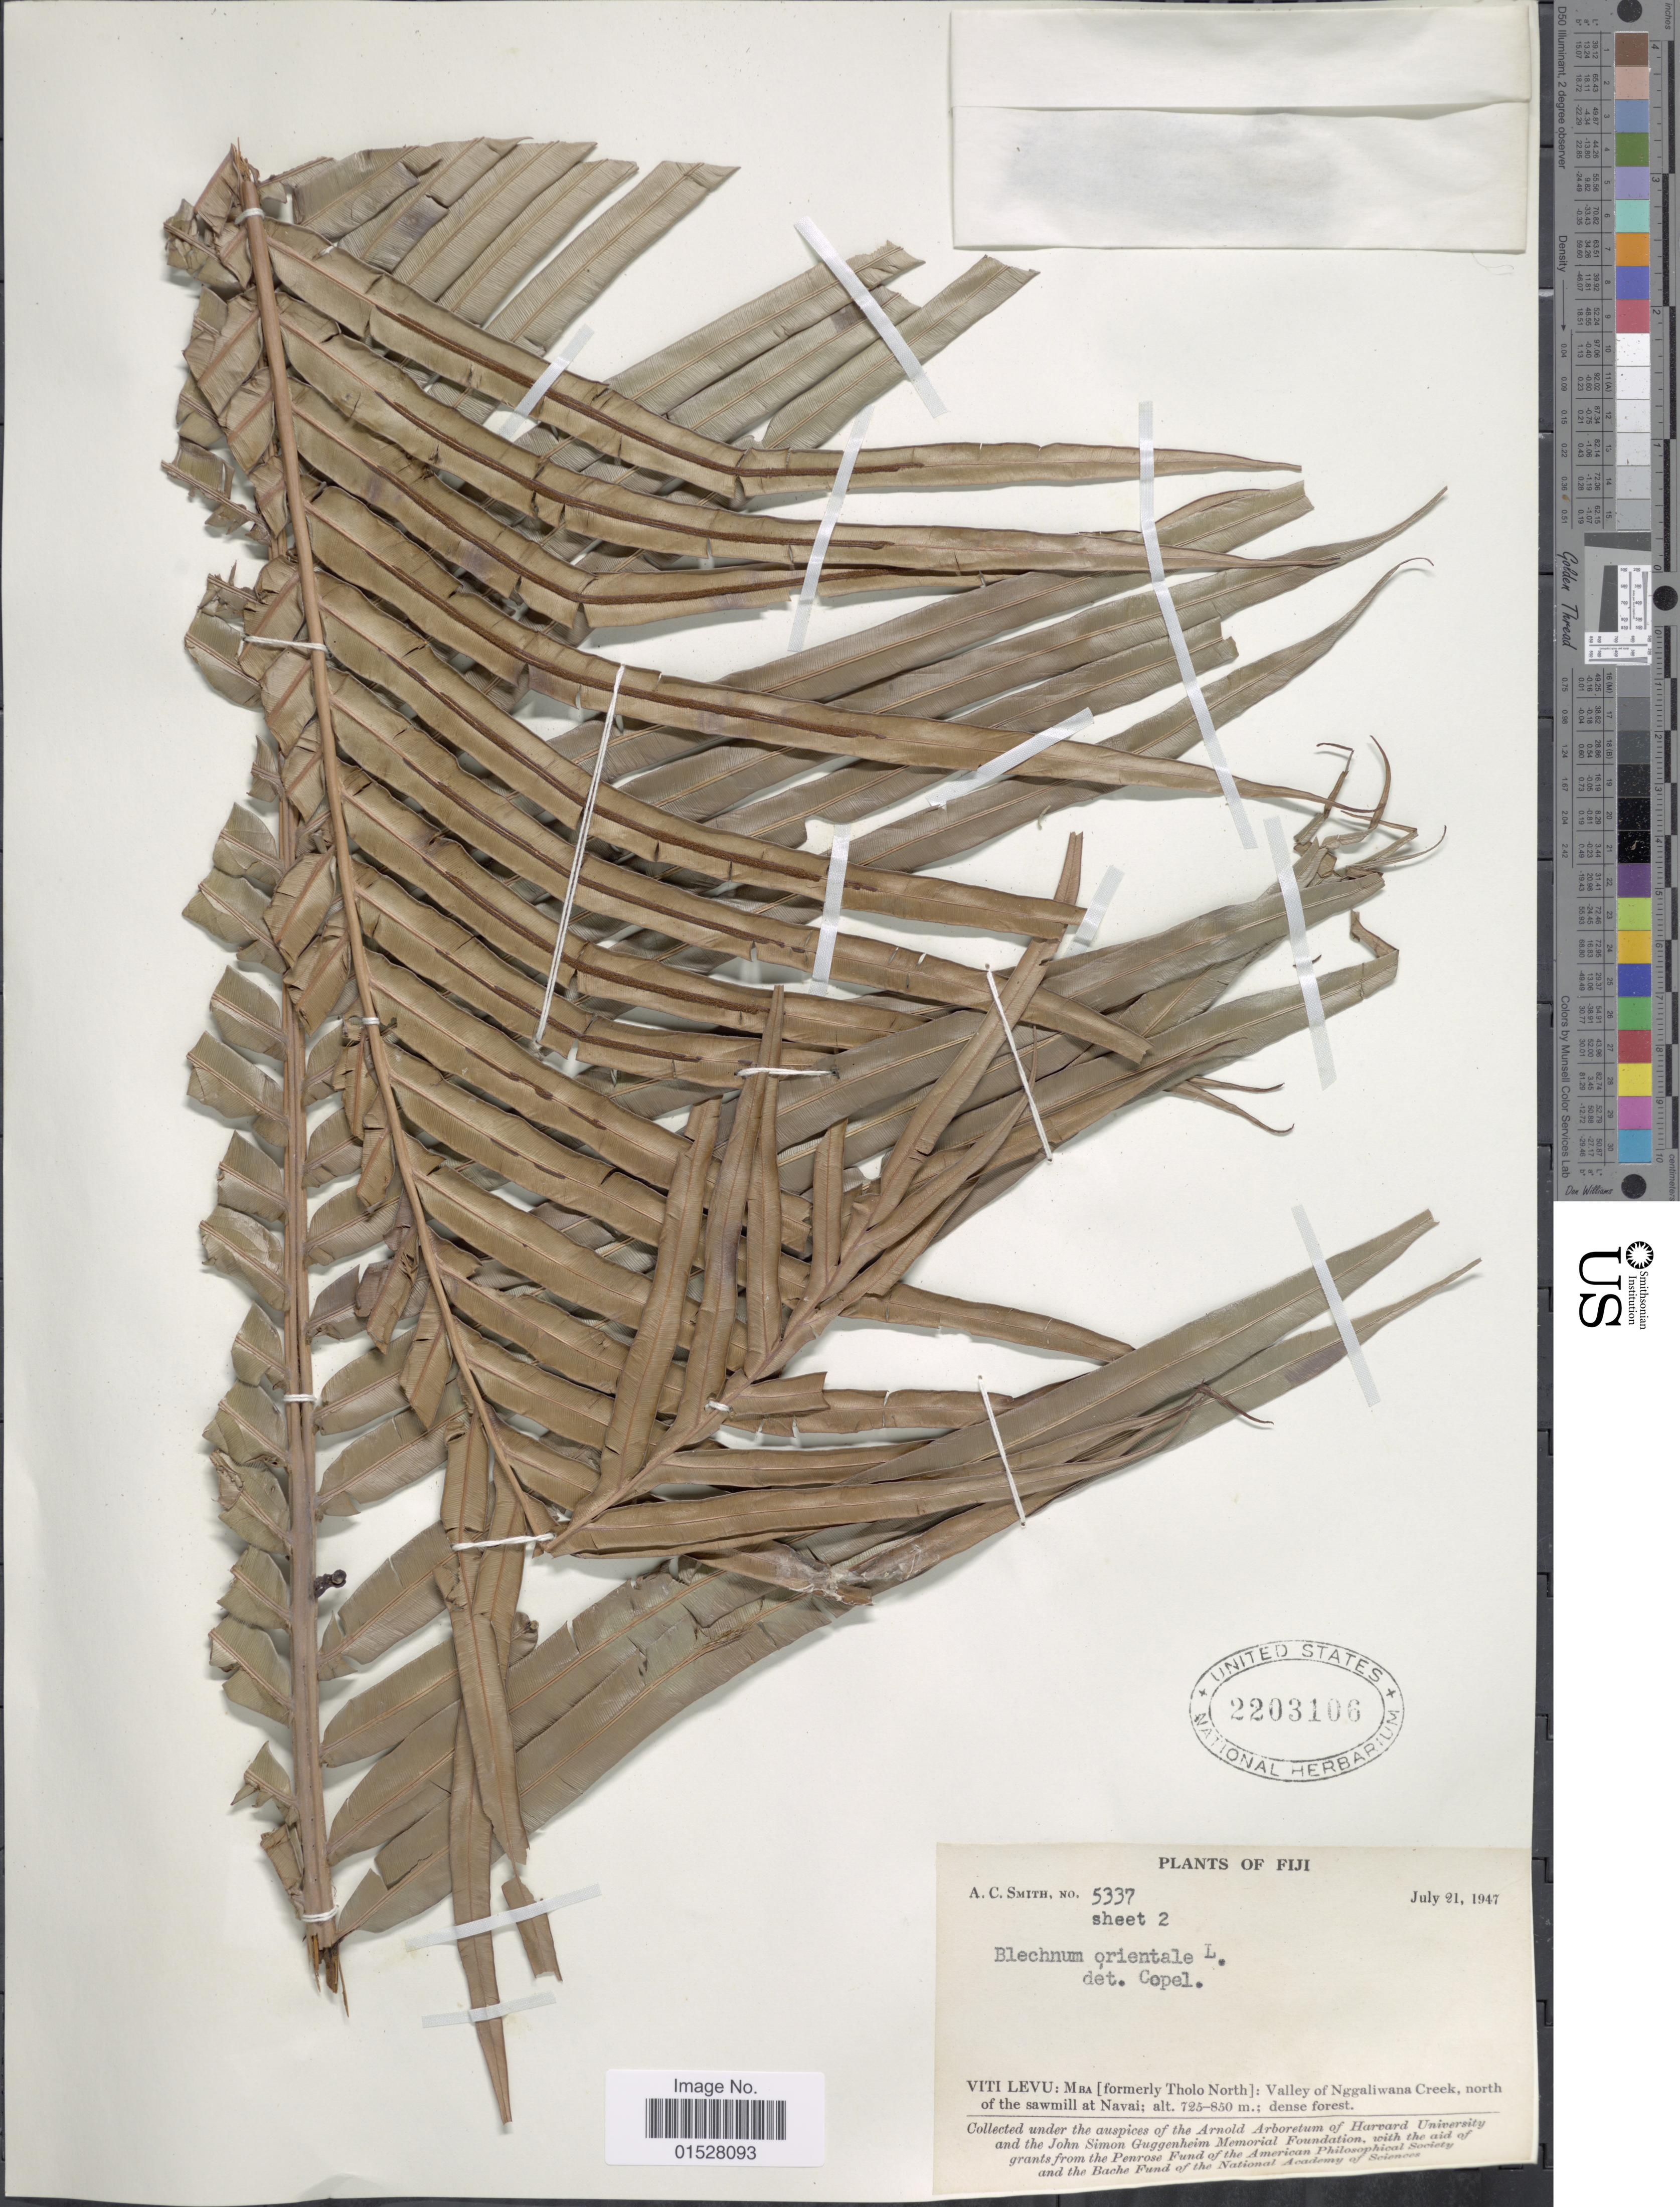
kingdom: Plantae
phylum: Tracheophyta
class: Polypodiopsida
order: Polypodiales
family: Blechnaceae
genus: Blechnum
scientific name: Blechnum orientale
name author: L.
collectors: A. C. Smith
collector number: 5337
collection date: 1947-07-21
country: Fiji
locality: Viti Levu: Mba (formerly Tholo North): Valley of Nggaliwana Creek, north of the sawmill at Navai.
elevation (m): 725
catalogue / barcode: US 2203106